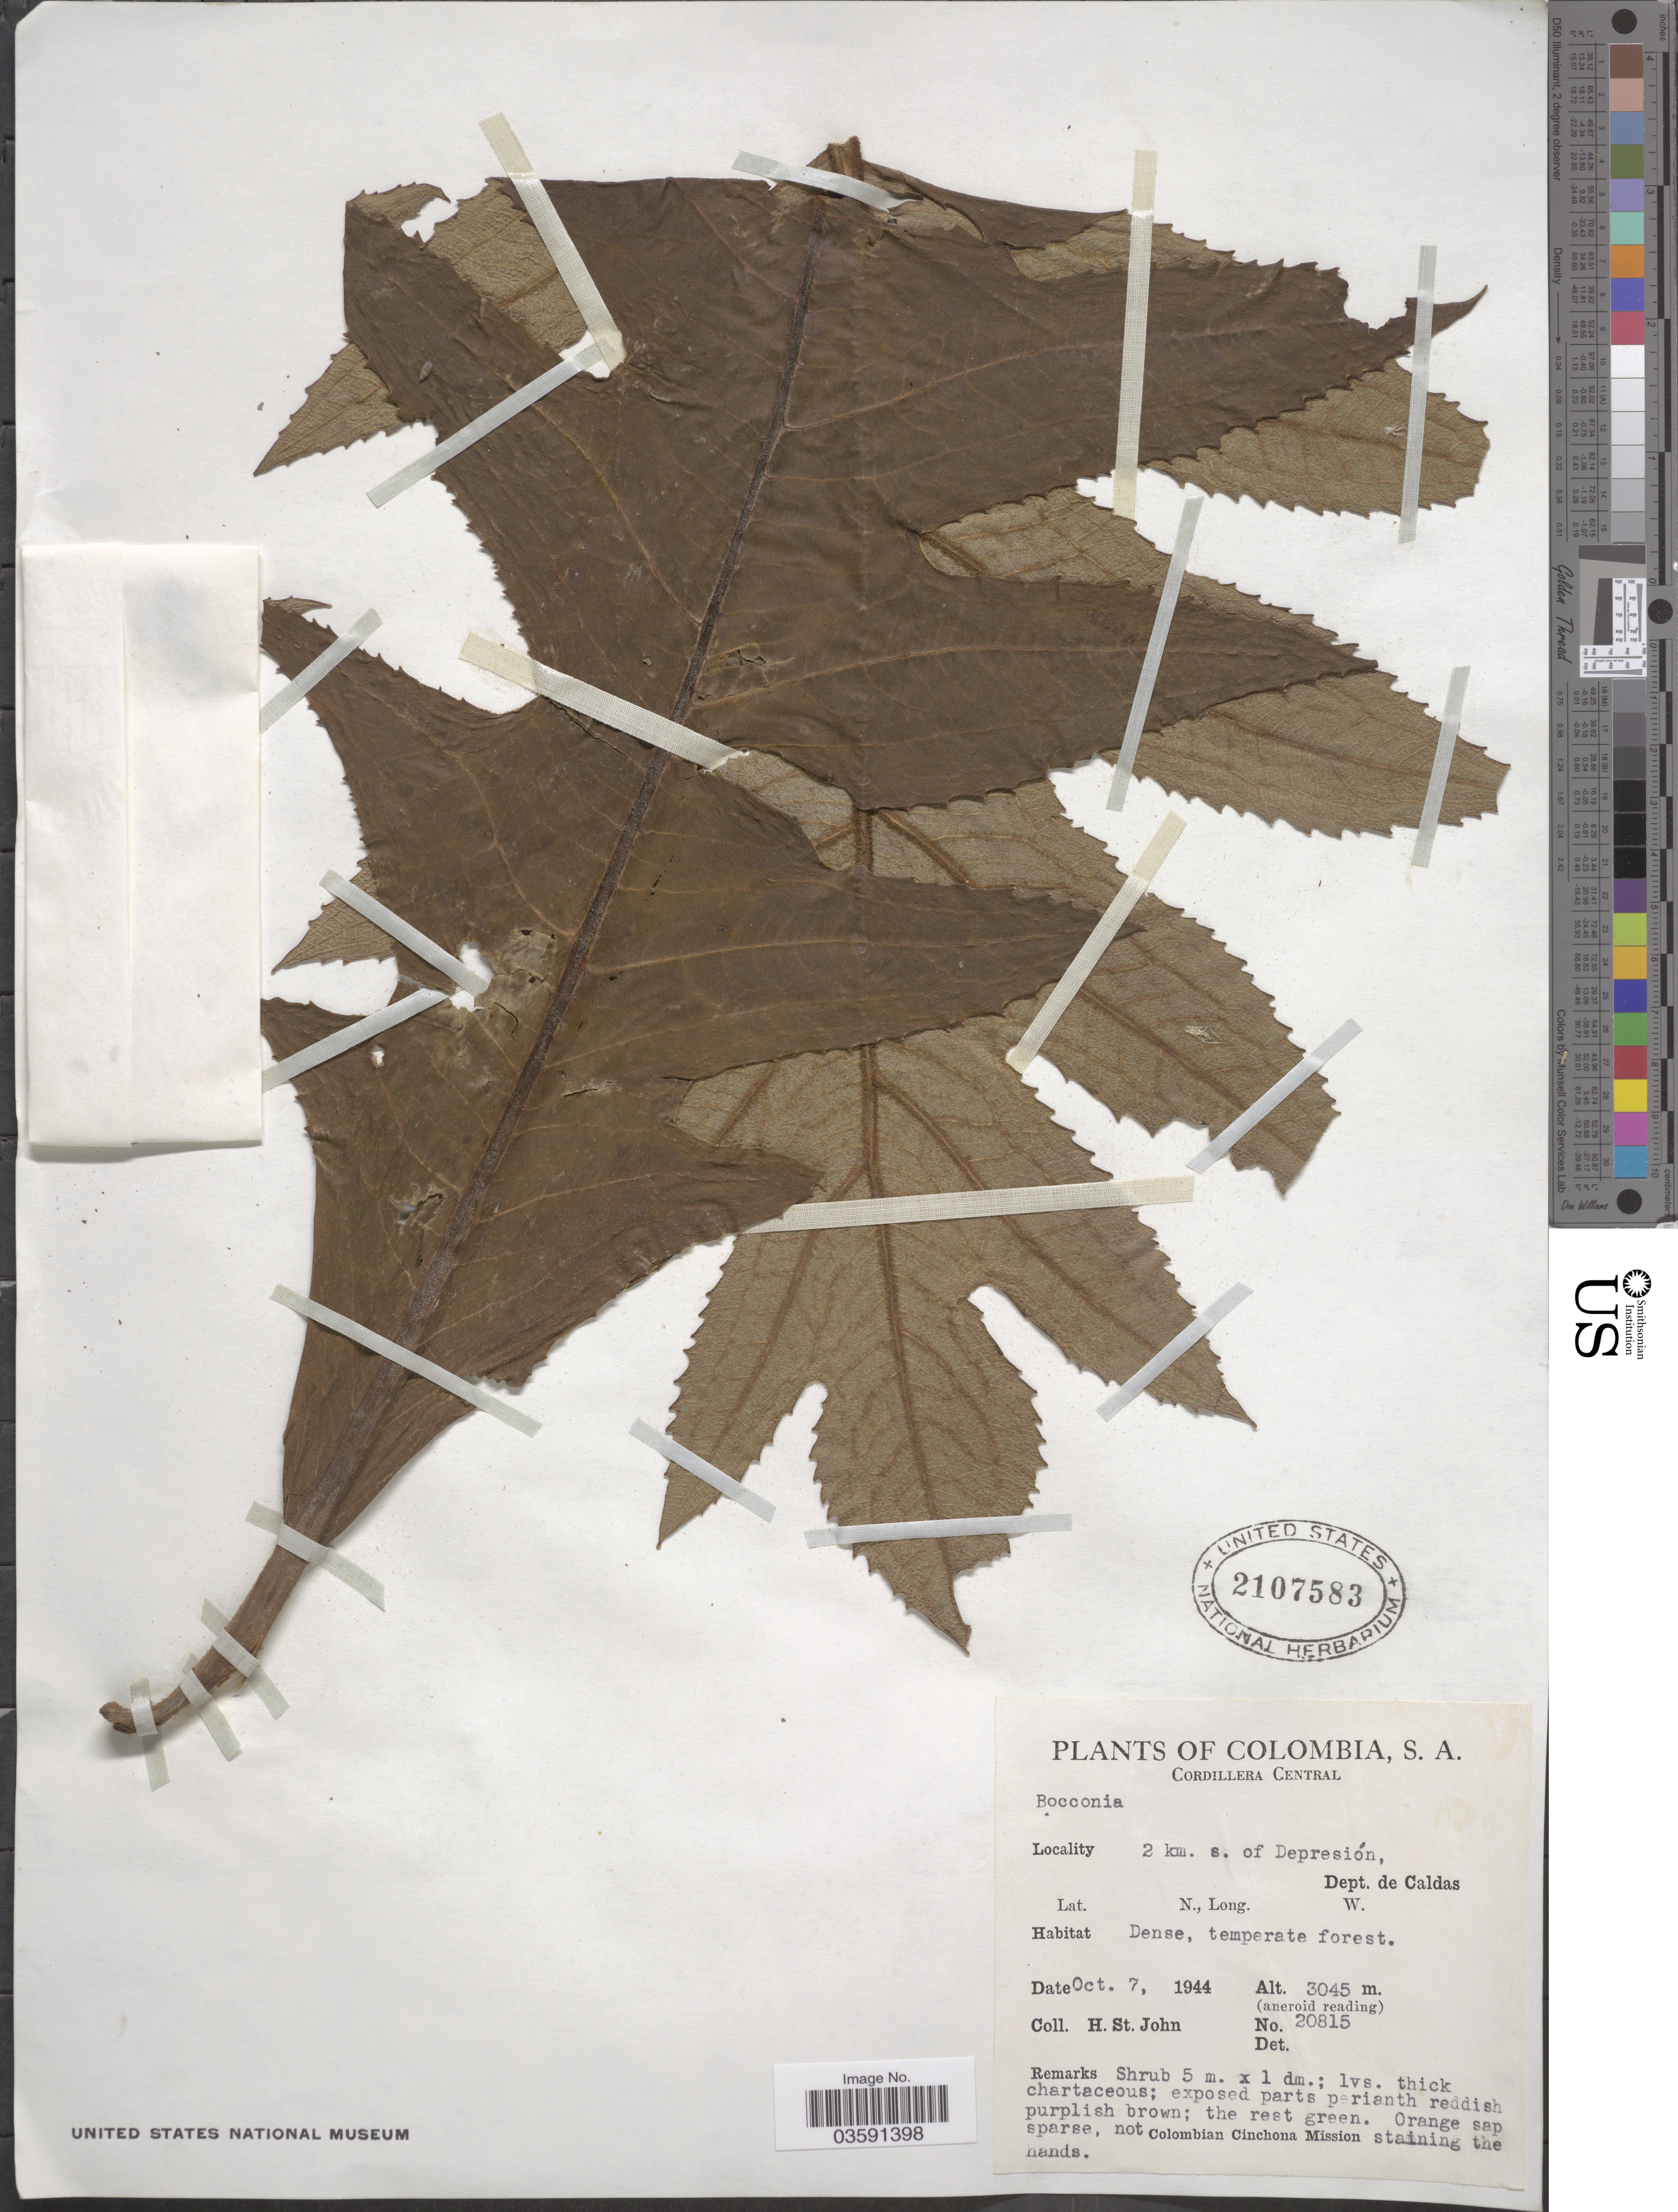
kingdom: Plantae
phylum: Tracheophyta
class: Magnoliopsida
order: Ranunculales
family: Papaveraceae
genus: Bocconia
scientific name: Bocconia sp.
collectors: H. St. John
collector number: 20815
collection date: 1944-10-07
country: Colombia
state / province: Caldas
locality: Cordillera Central. 2 km. s. of Depresión, Dept. de Caldas.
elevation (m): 3045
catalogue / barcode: US 2107583